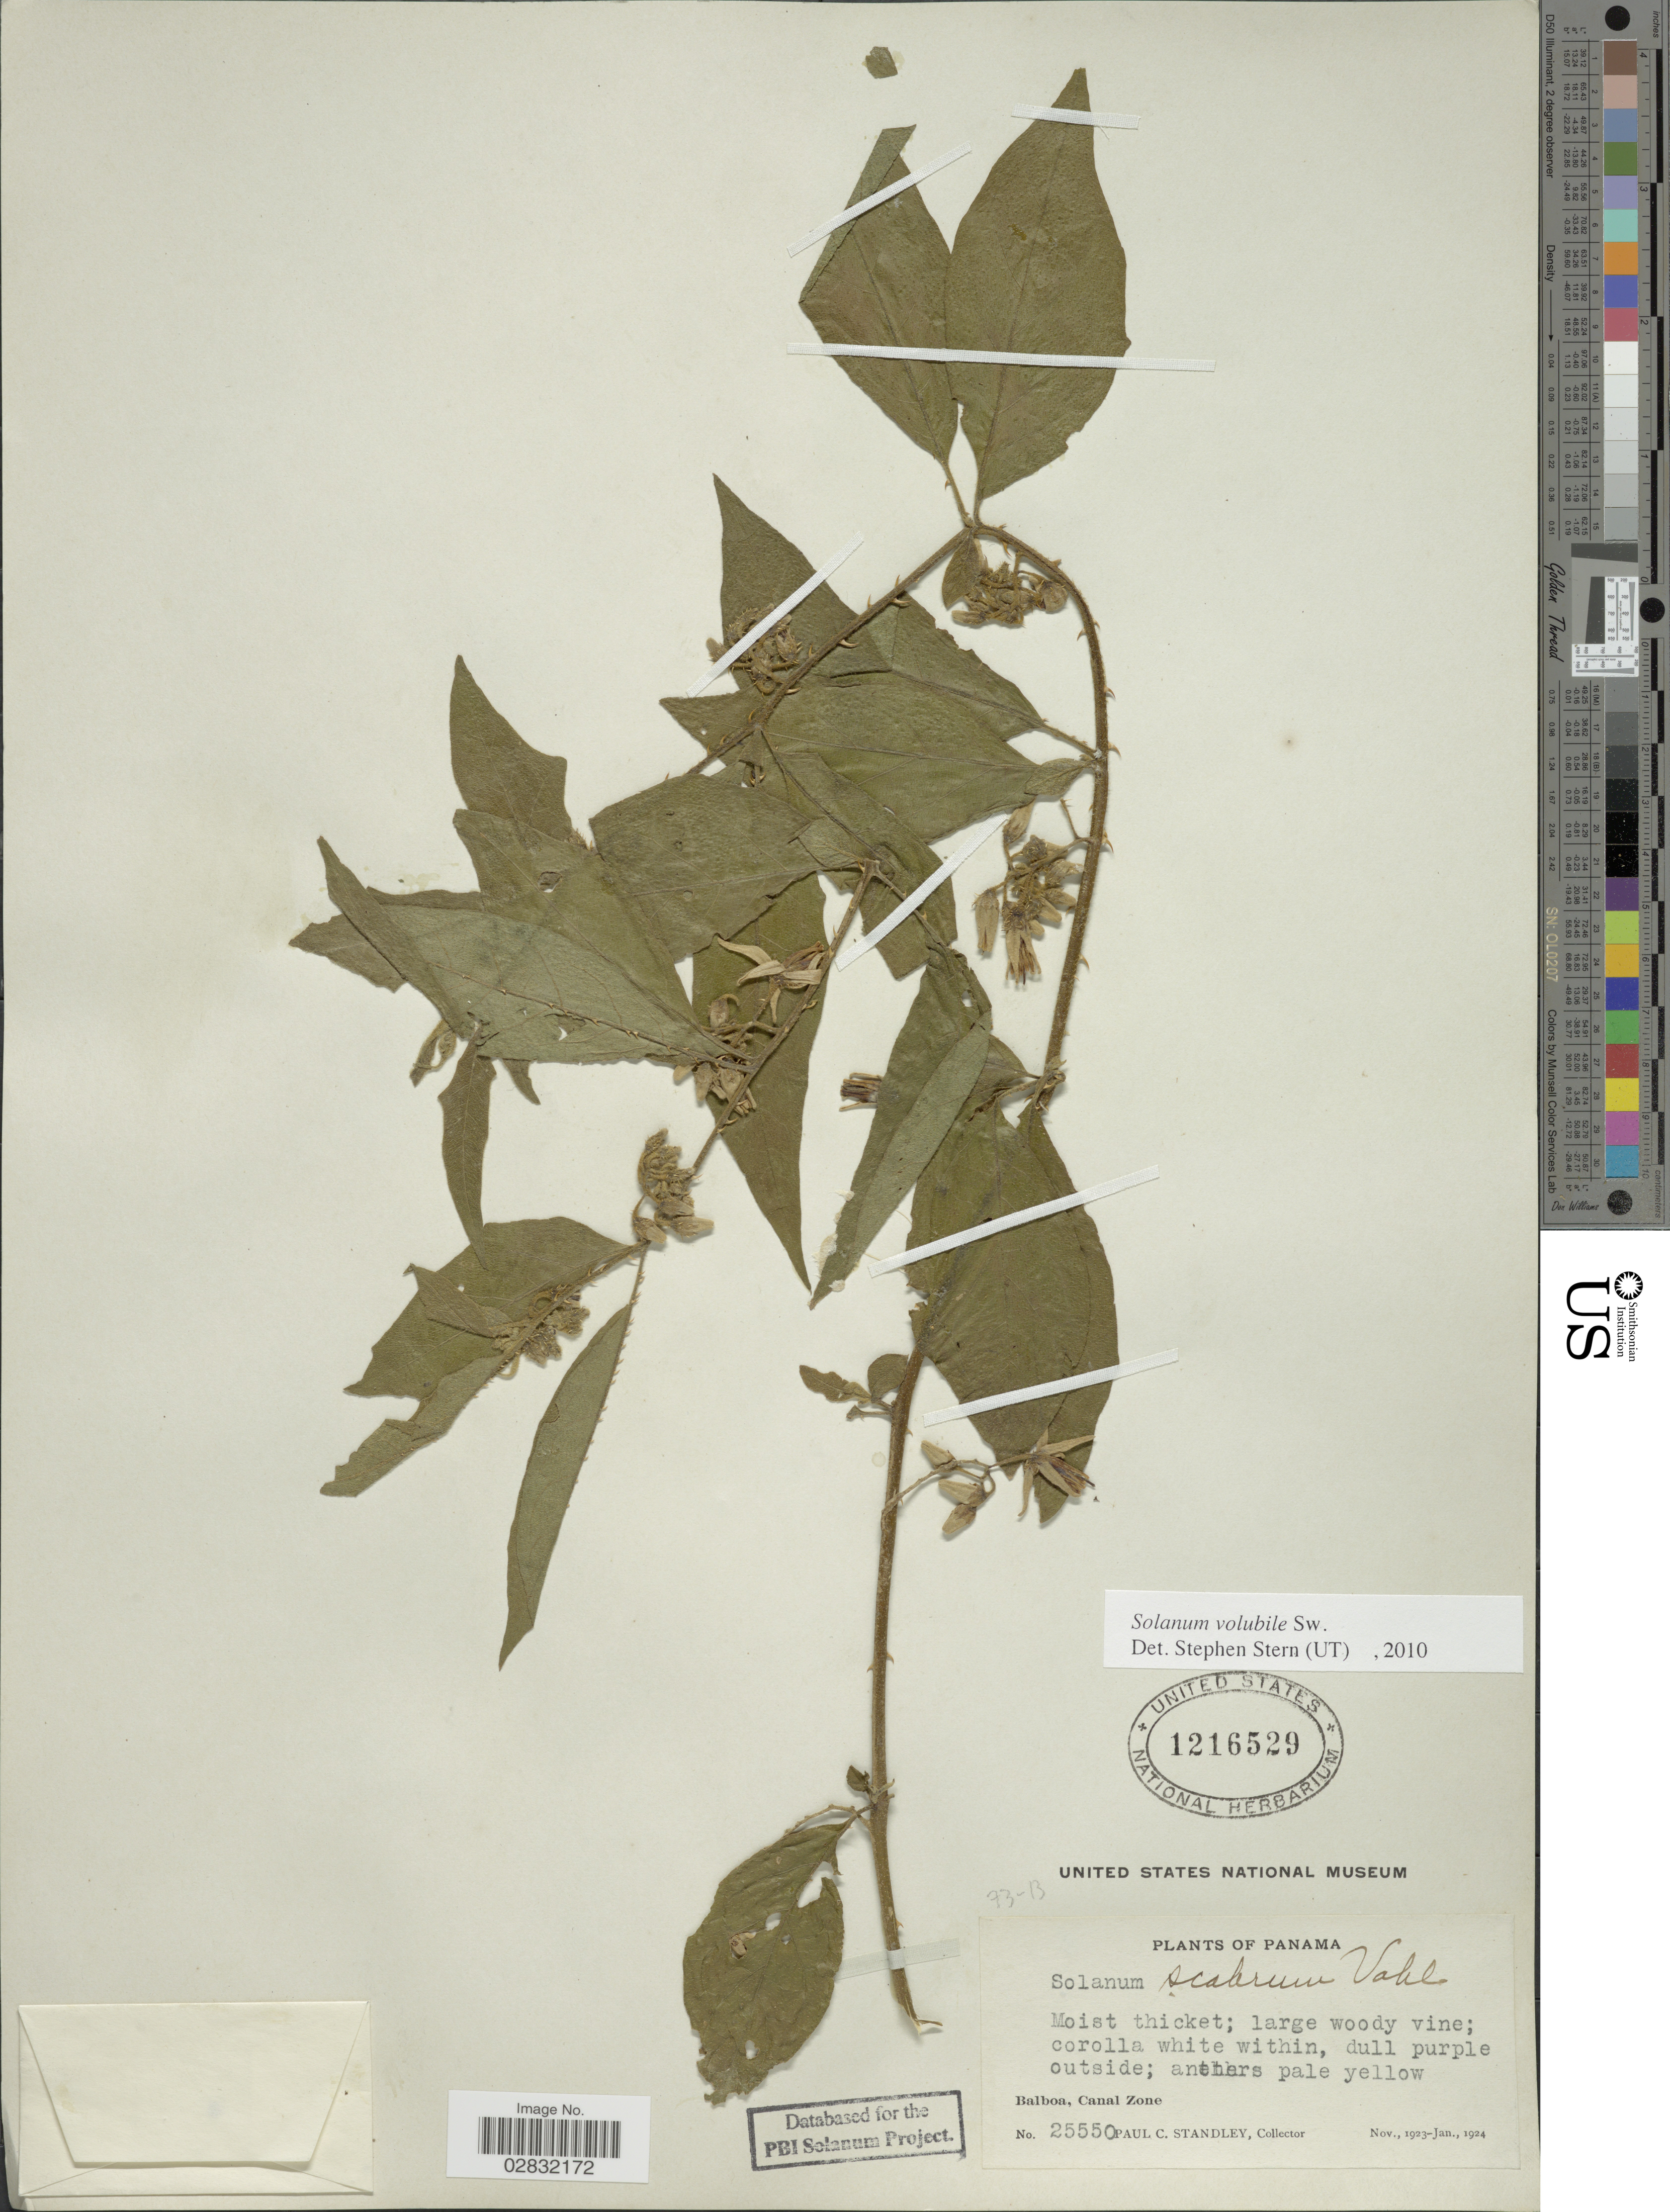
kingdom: Plantae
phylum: Tracheophyta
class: Magnoliopsida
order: Solanales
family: Solanaceae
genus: Solanum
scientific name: Solanum volubile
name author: Sw.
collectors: P. C. Standley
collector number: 25550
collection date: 1923-11/1924-01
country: Panama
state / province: Colón / Panamá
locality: Balboa, Canal Zone.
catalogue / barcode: US 1216529